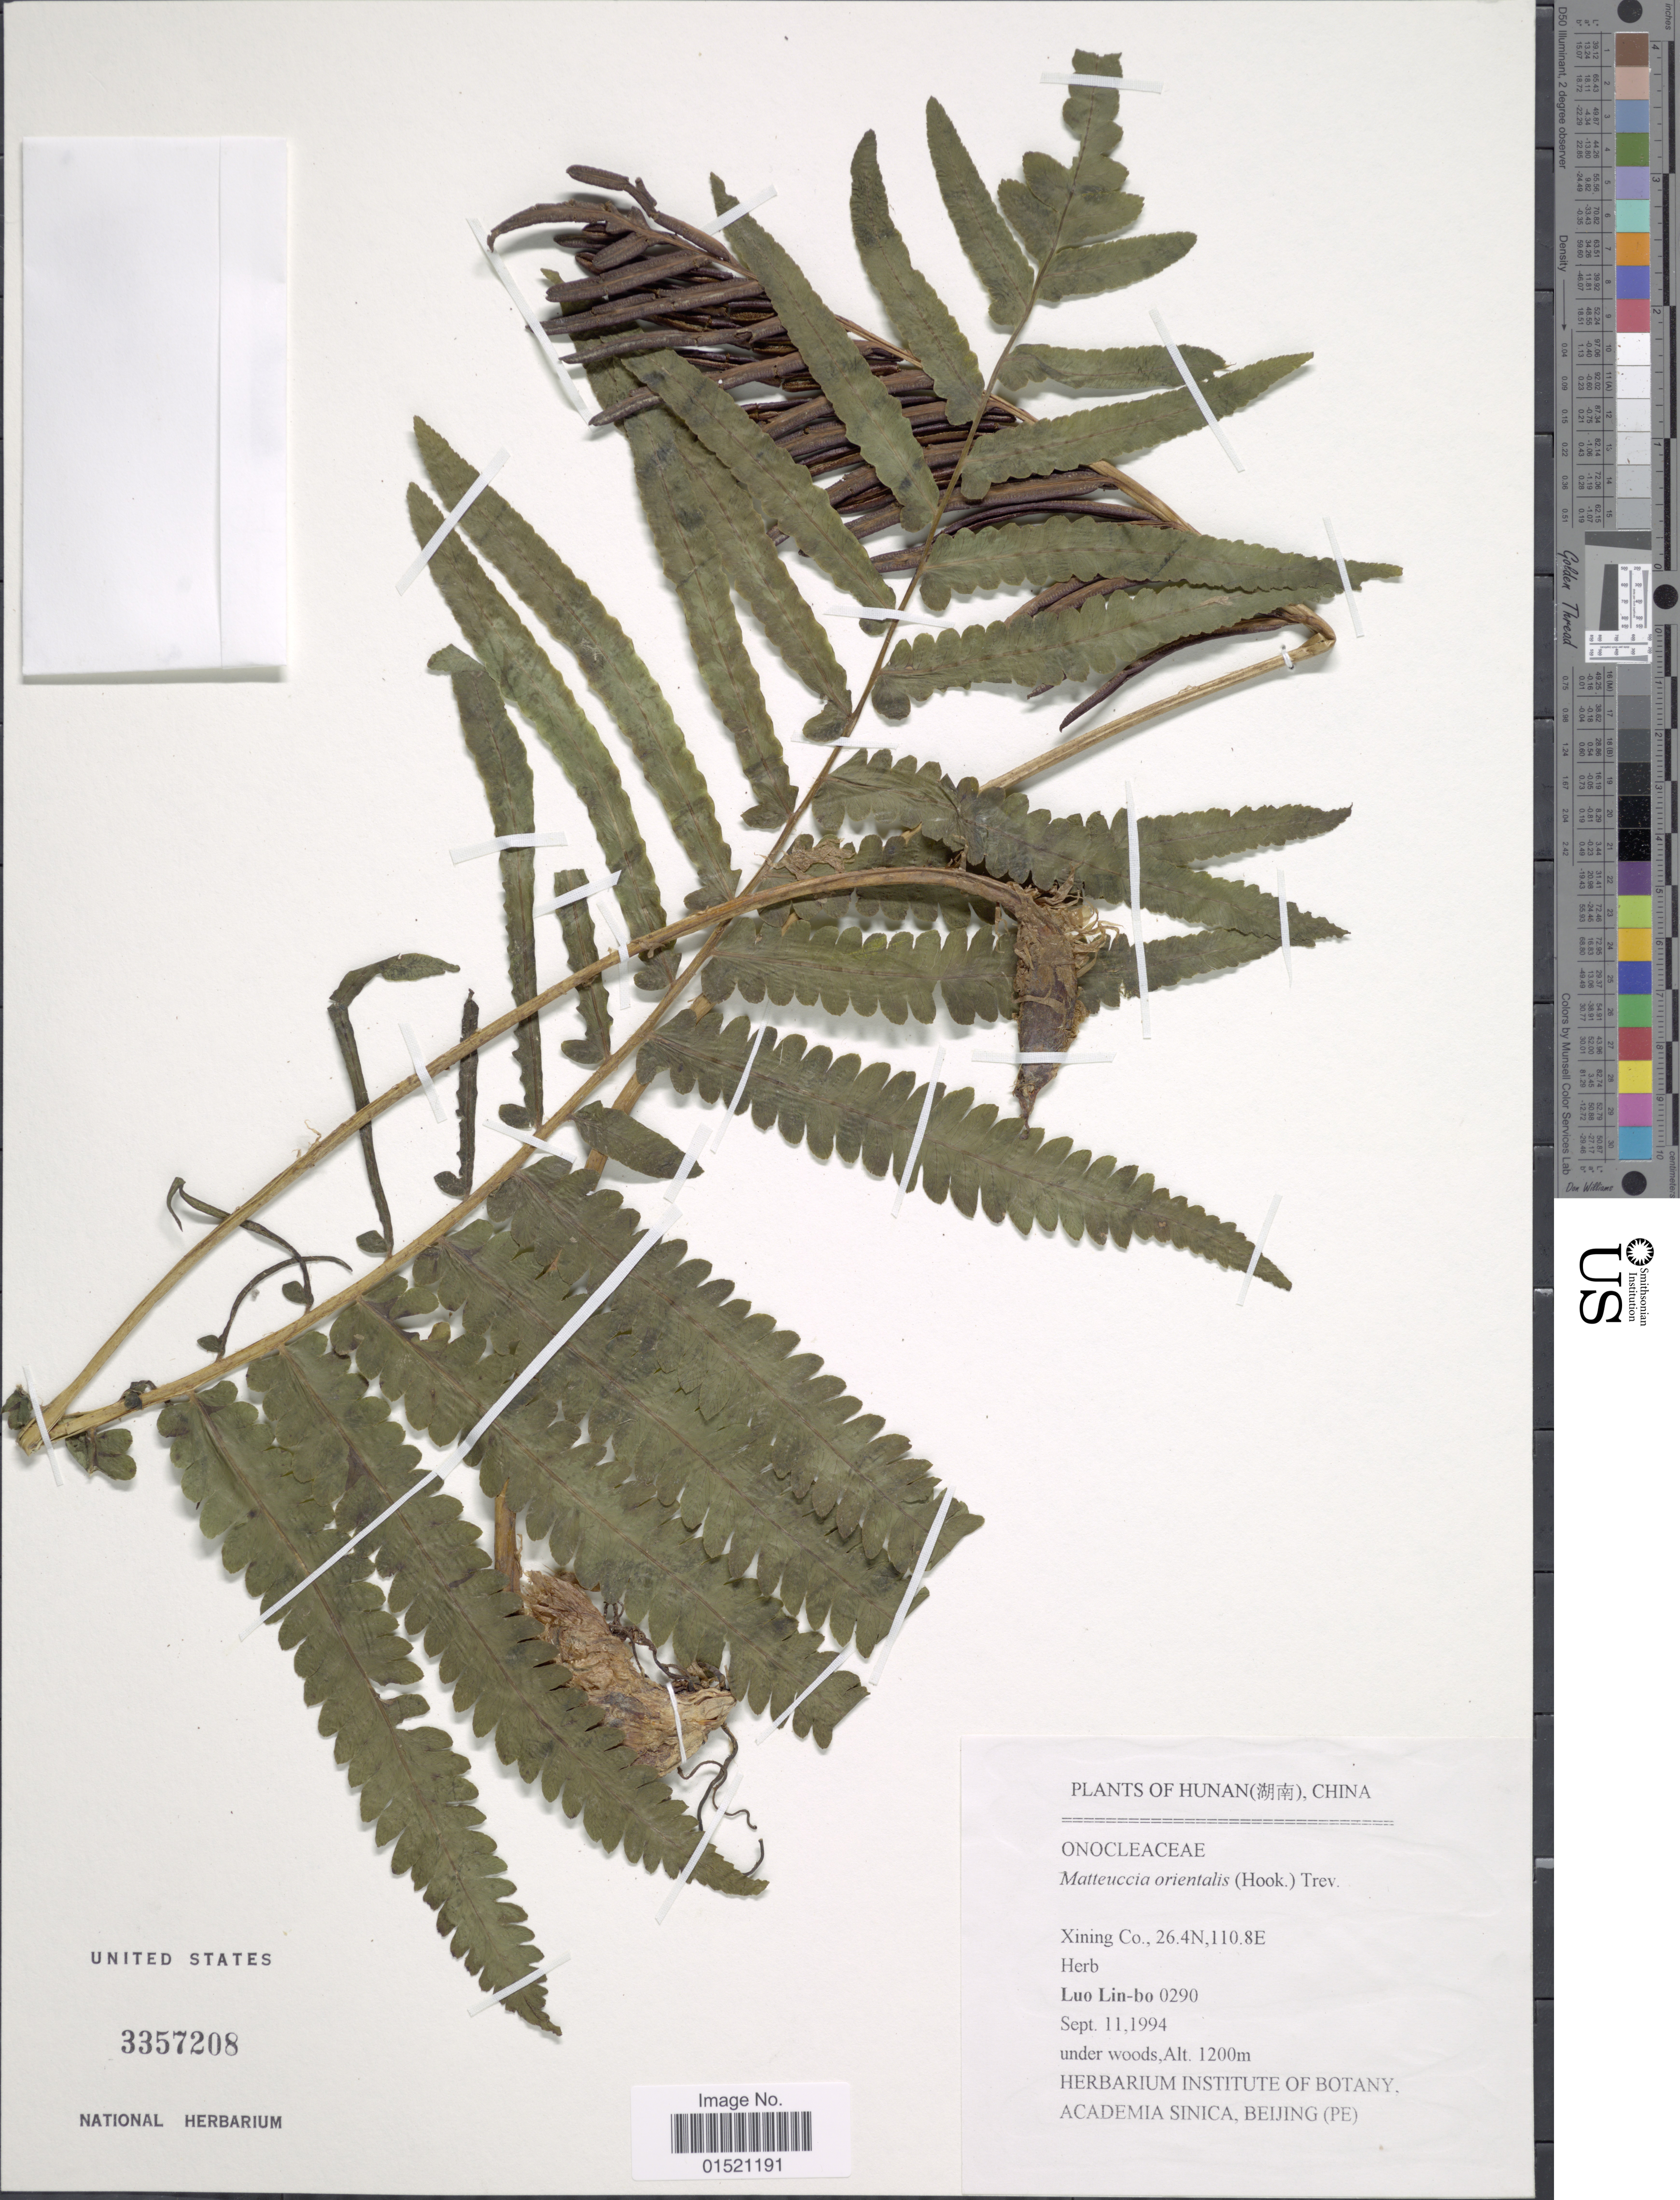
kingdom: Plantae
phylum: Tracheophyta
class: Polypodiopsida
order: Polypodiales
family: Onocleaceae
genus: Pentarhizidium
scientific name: Pentarhizidium orientale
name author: (Hook.) Hayata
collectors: L. Lin-bo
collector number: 0290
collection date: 1994-09-11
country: China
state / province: Hunan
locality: Xining Co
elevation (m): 1200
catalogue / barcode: US 3357208